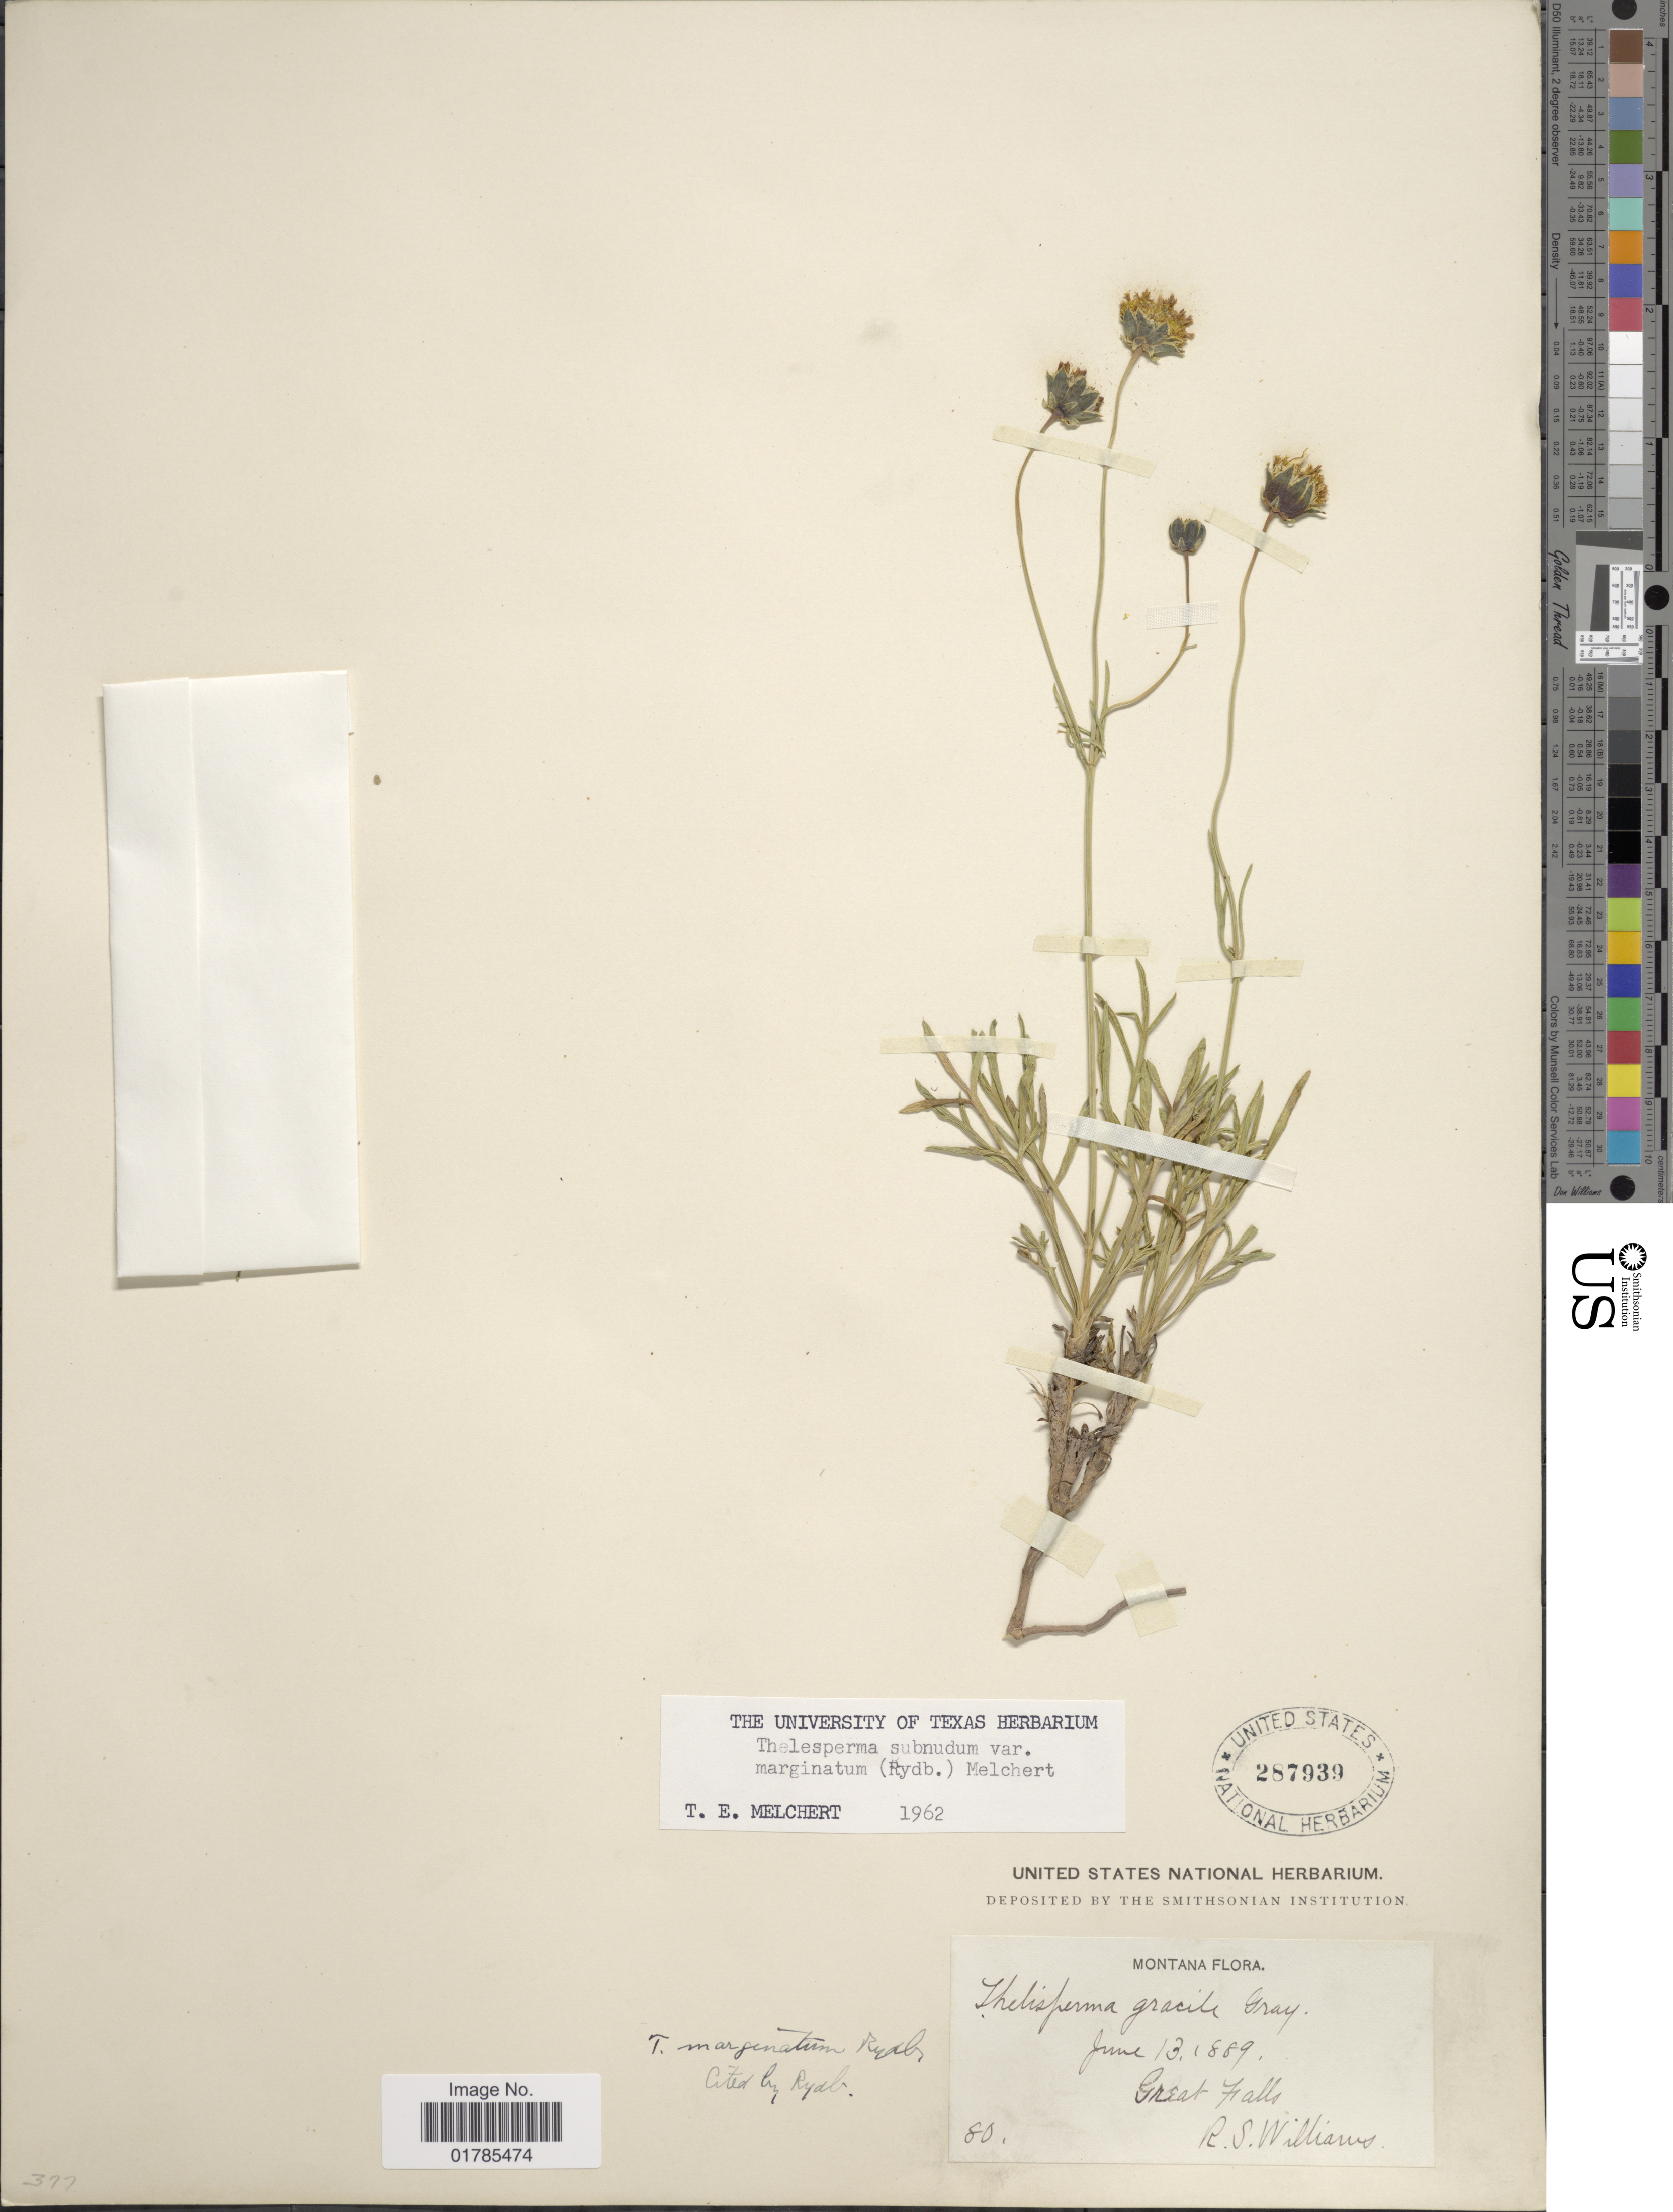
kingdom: Plantae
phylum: Tracheophyta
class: Magnoliopsida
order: Asterales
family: Asteraceae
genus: Thelesperma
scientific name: Thelesperma subnudum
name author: A. Gray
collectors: R. S. Williams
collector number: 80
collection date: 1889-06-13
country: United States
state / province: Montana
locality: Great Falls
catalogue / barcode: US 287939